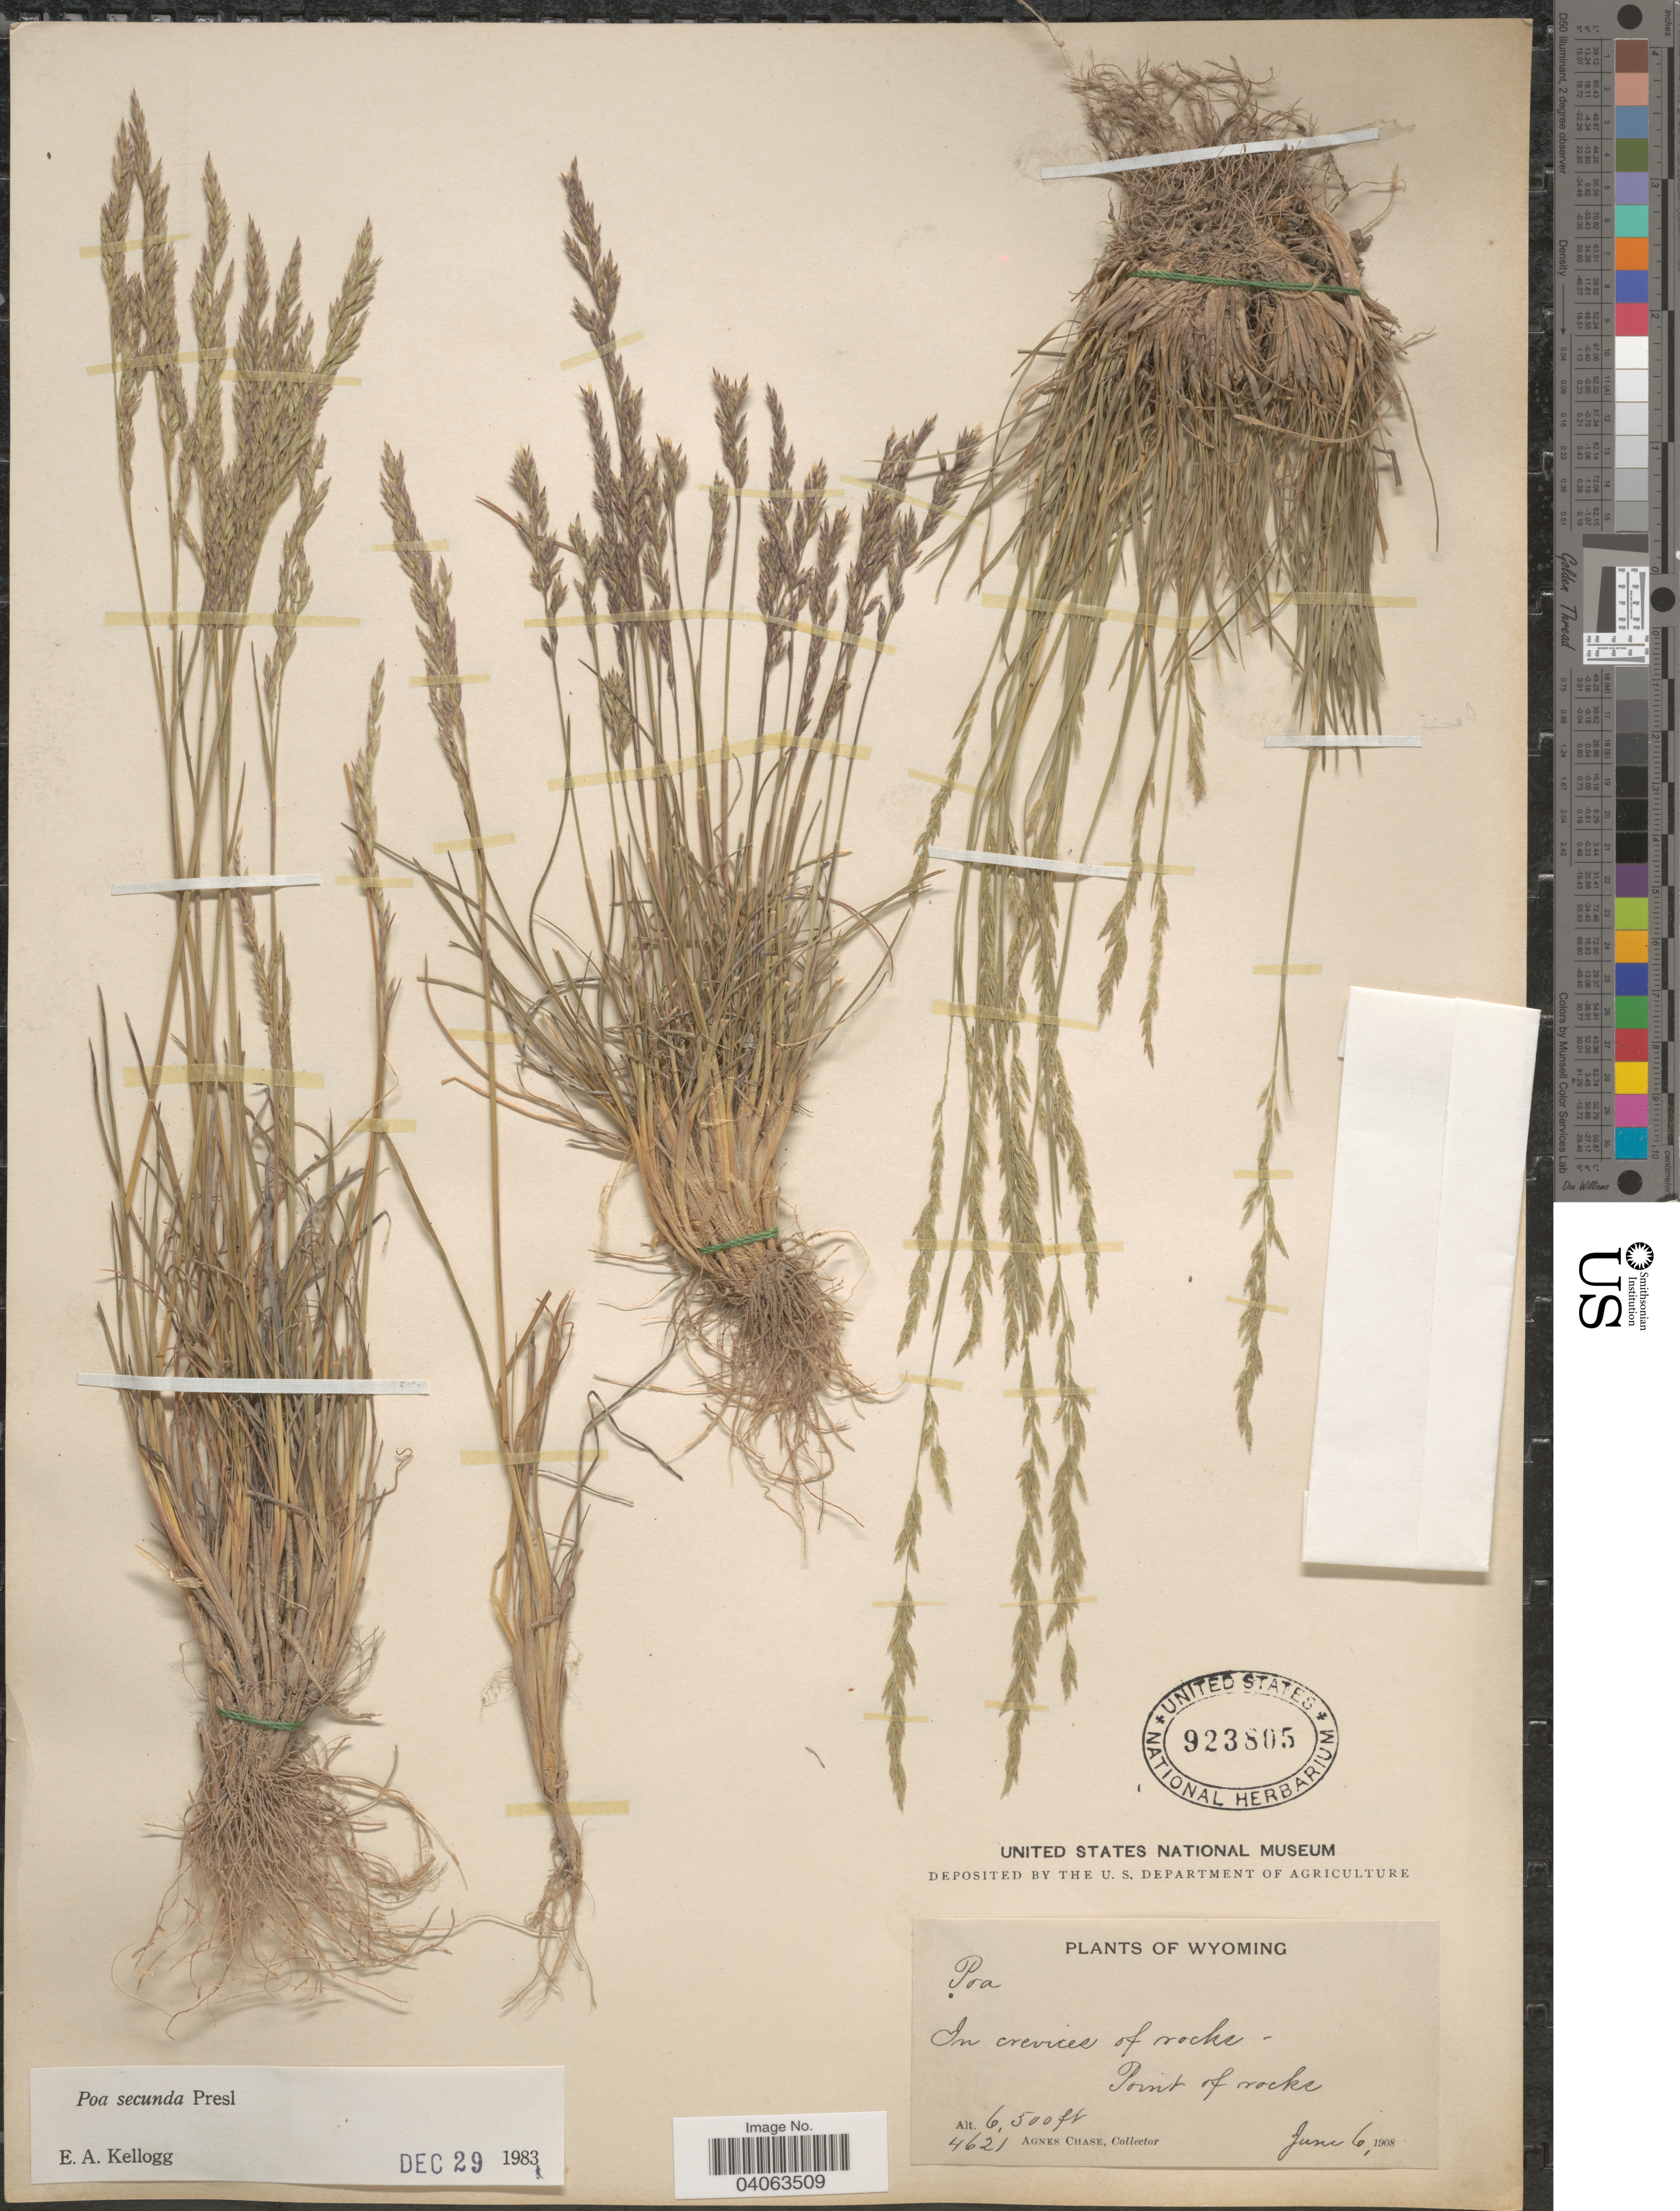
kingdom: Plantae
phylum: Tracheophyta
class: Liliopsida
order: Poales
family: Poaceae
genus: Poa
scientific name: Poa secunda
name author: J. Presl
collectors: A. Chase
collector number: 4621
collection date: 1908-06-06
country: United States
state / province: Wyoming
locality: Point of rocks.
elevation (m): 1981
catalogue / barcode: US 923805